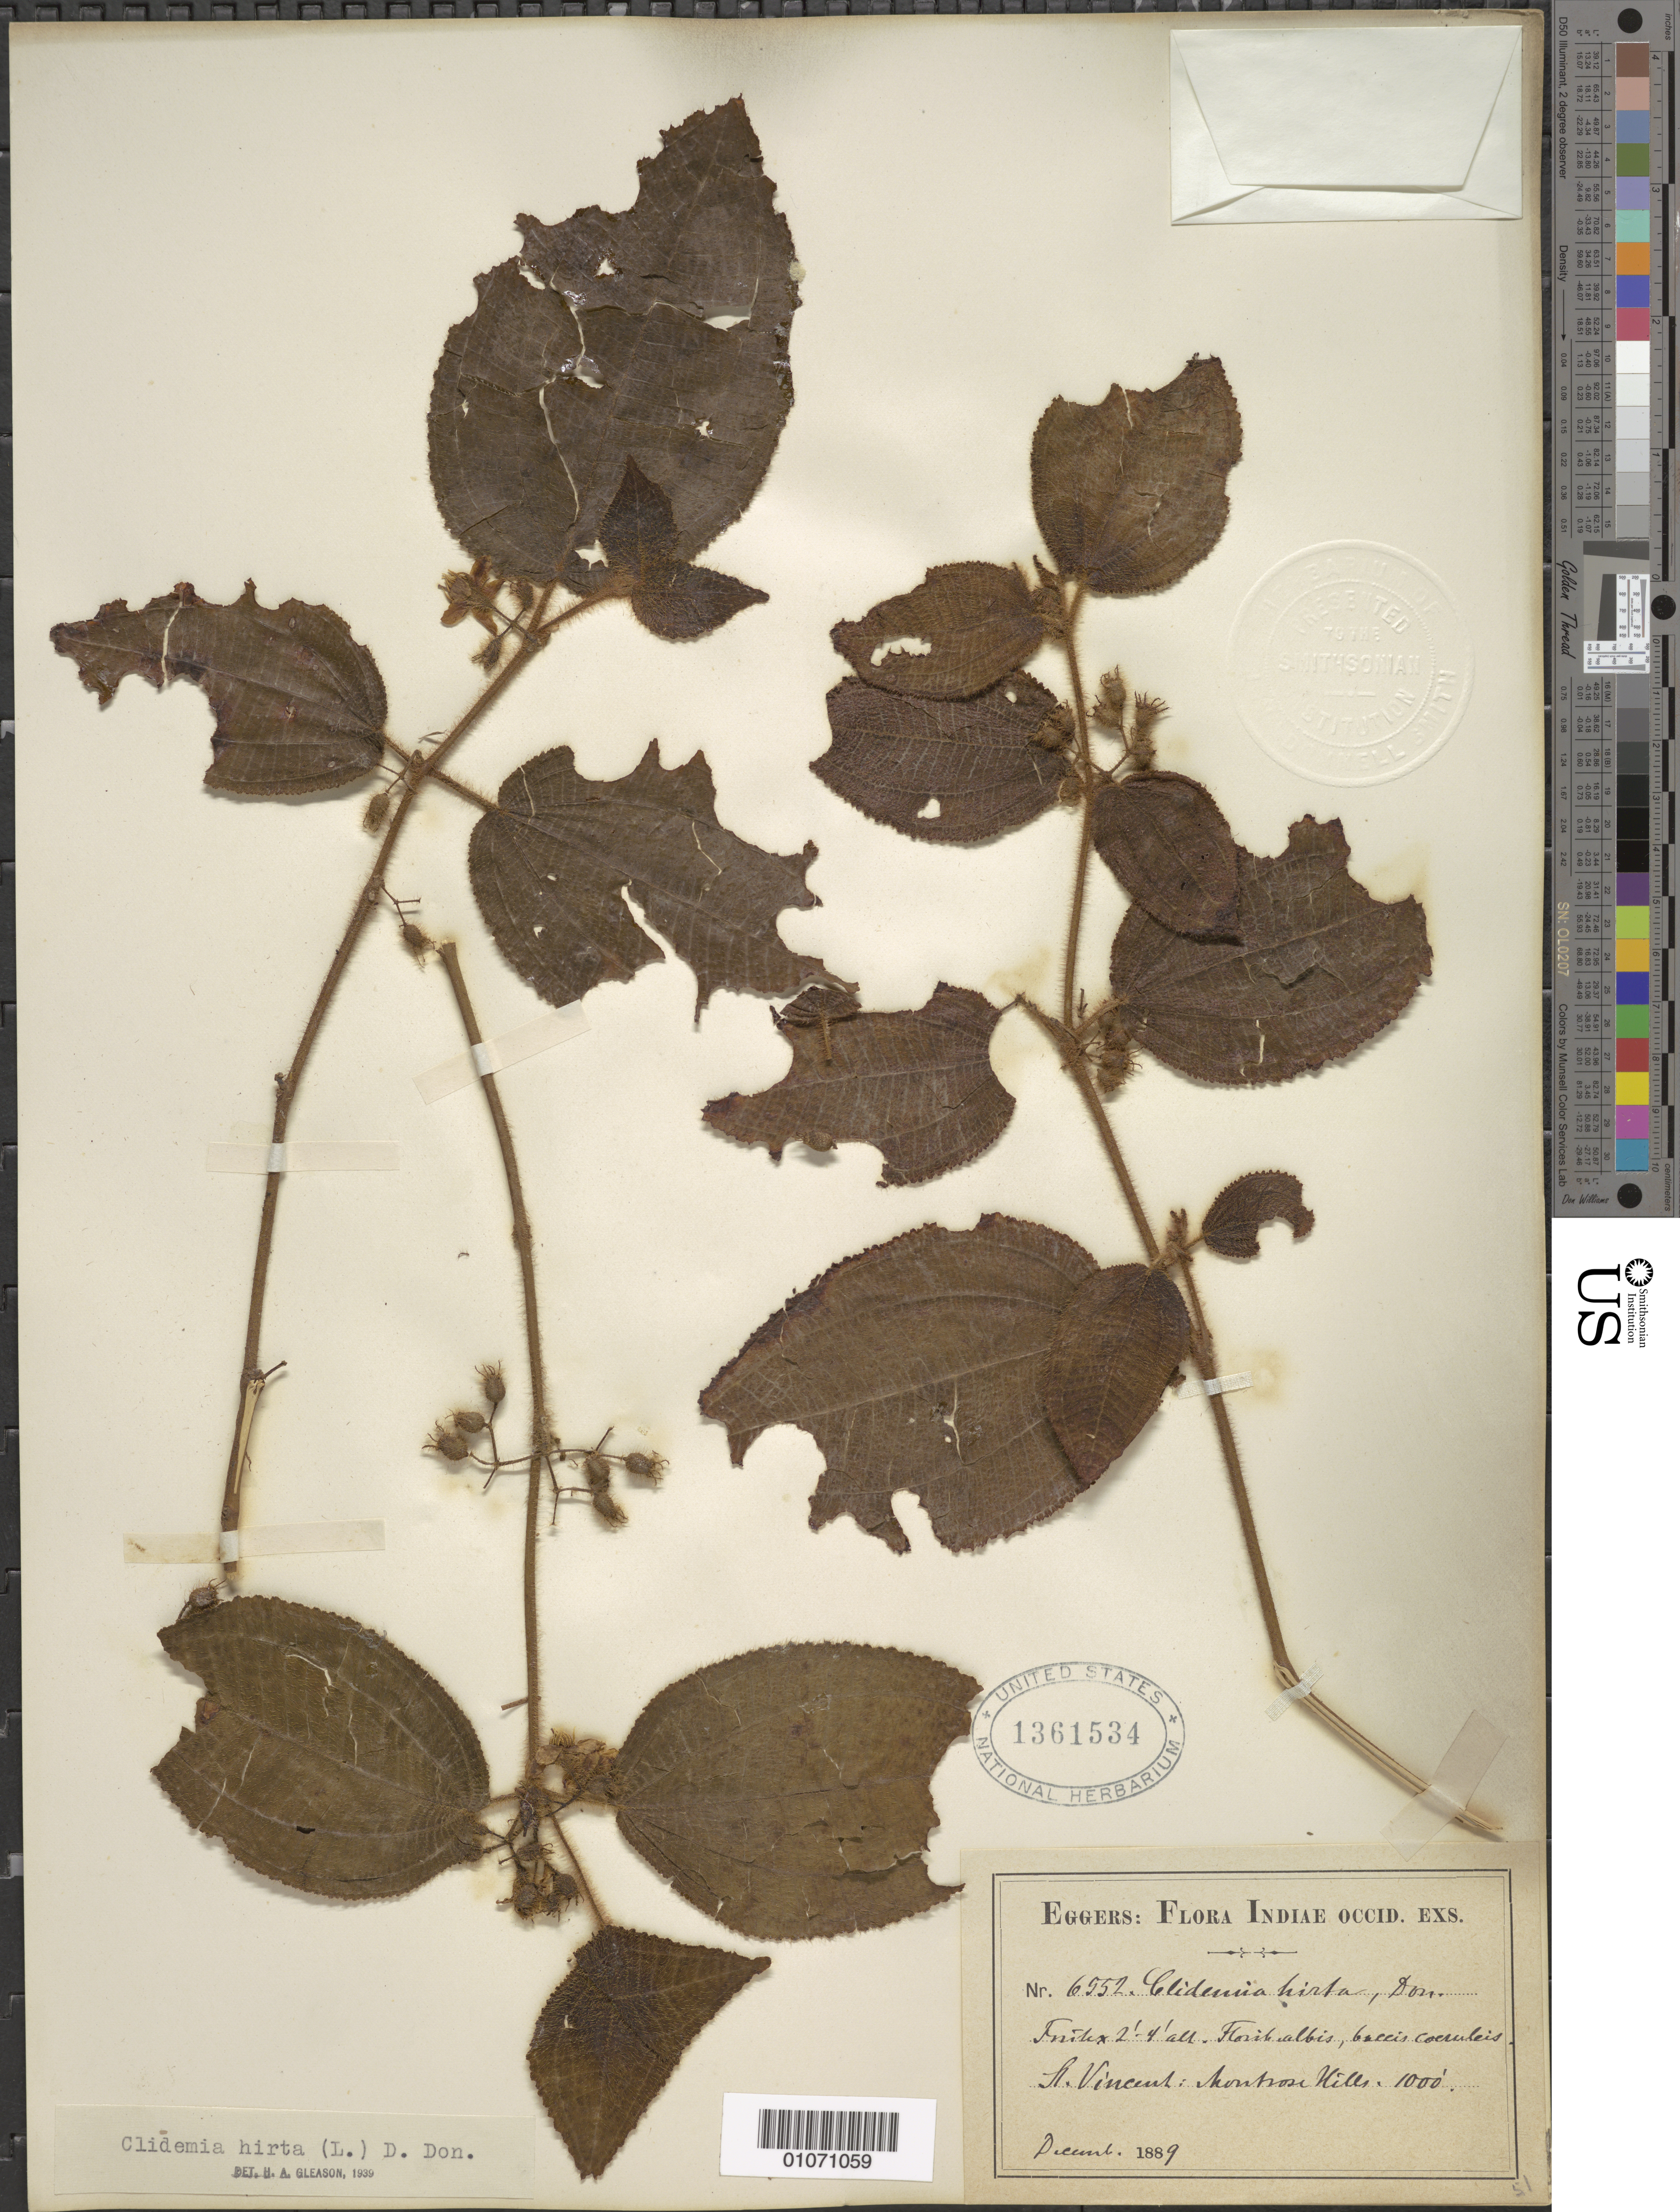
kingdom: Plantae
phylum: Tracheophyta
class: Magnoliopsida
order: Myrtales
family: Melastomataceae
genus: Clidemia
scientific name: Clidemia hirta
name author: (L.) D. Don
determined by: Gleason, H. A.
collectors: H. F. A. von Eggers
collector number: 6552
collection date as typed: Dec 1889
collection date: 1889-12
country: St. Vincent - Grenadines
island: St. Vincent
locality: Montrose Hills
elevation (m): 305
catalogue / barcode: US 1361534